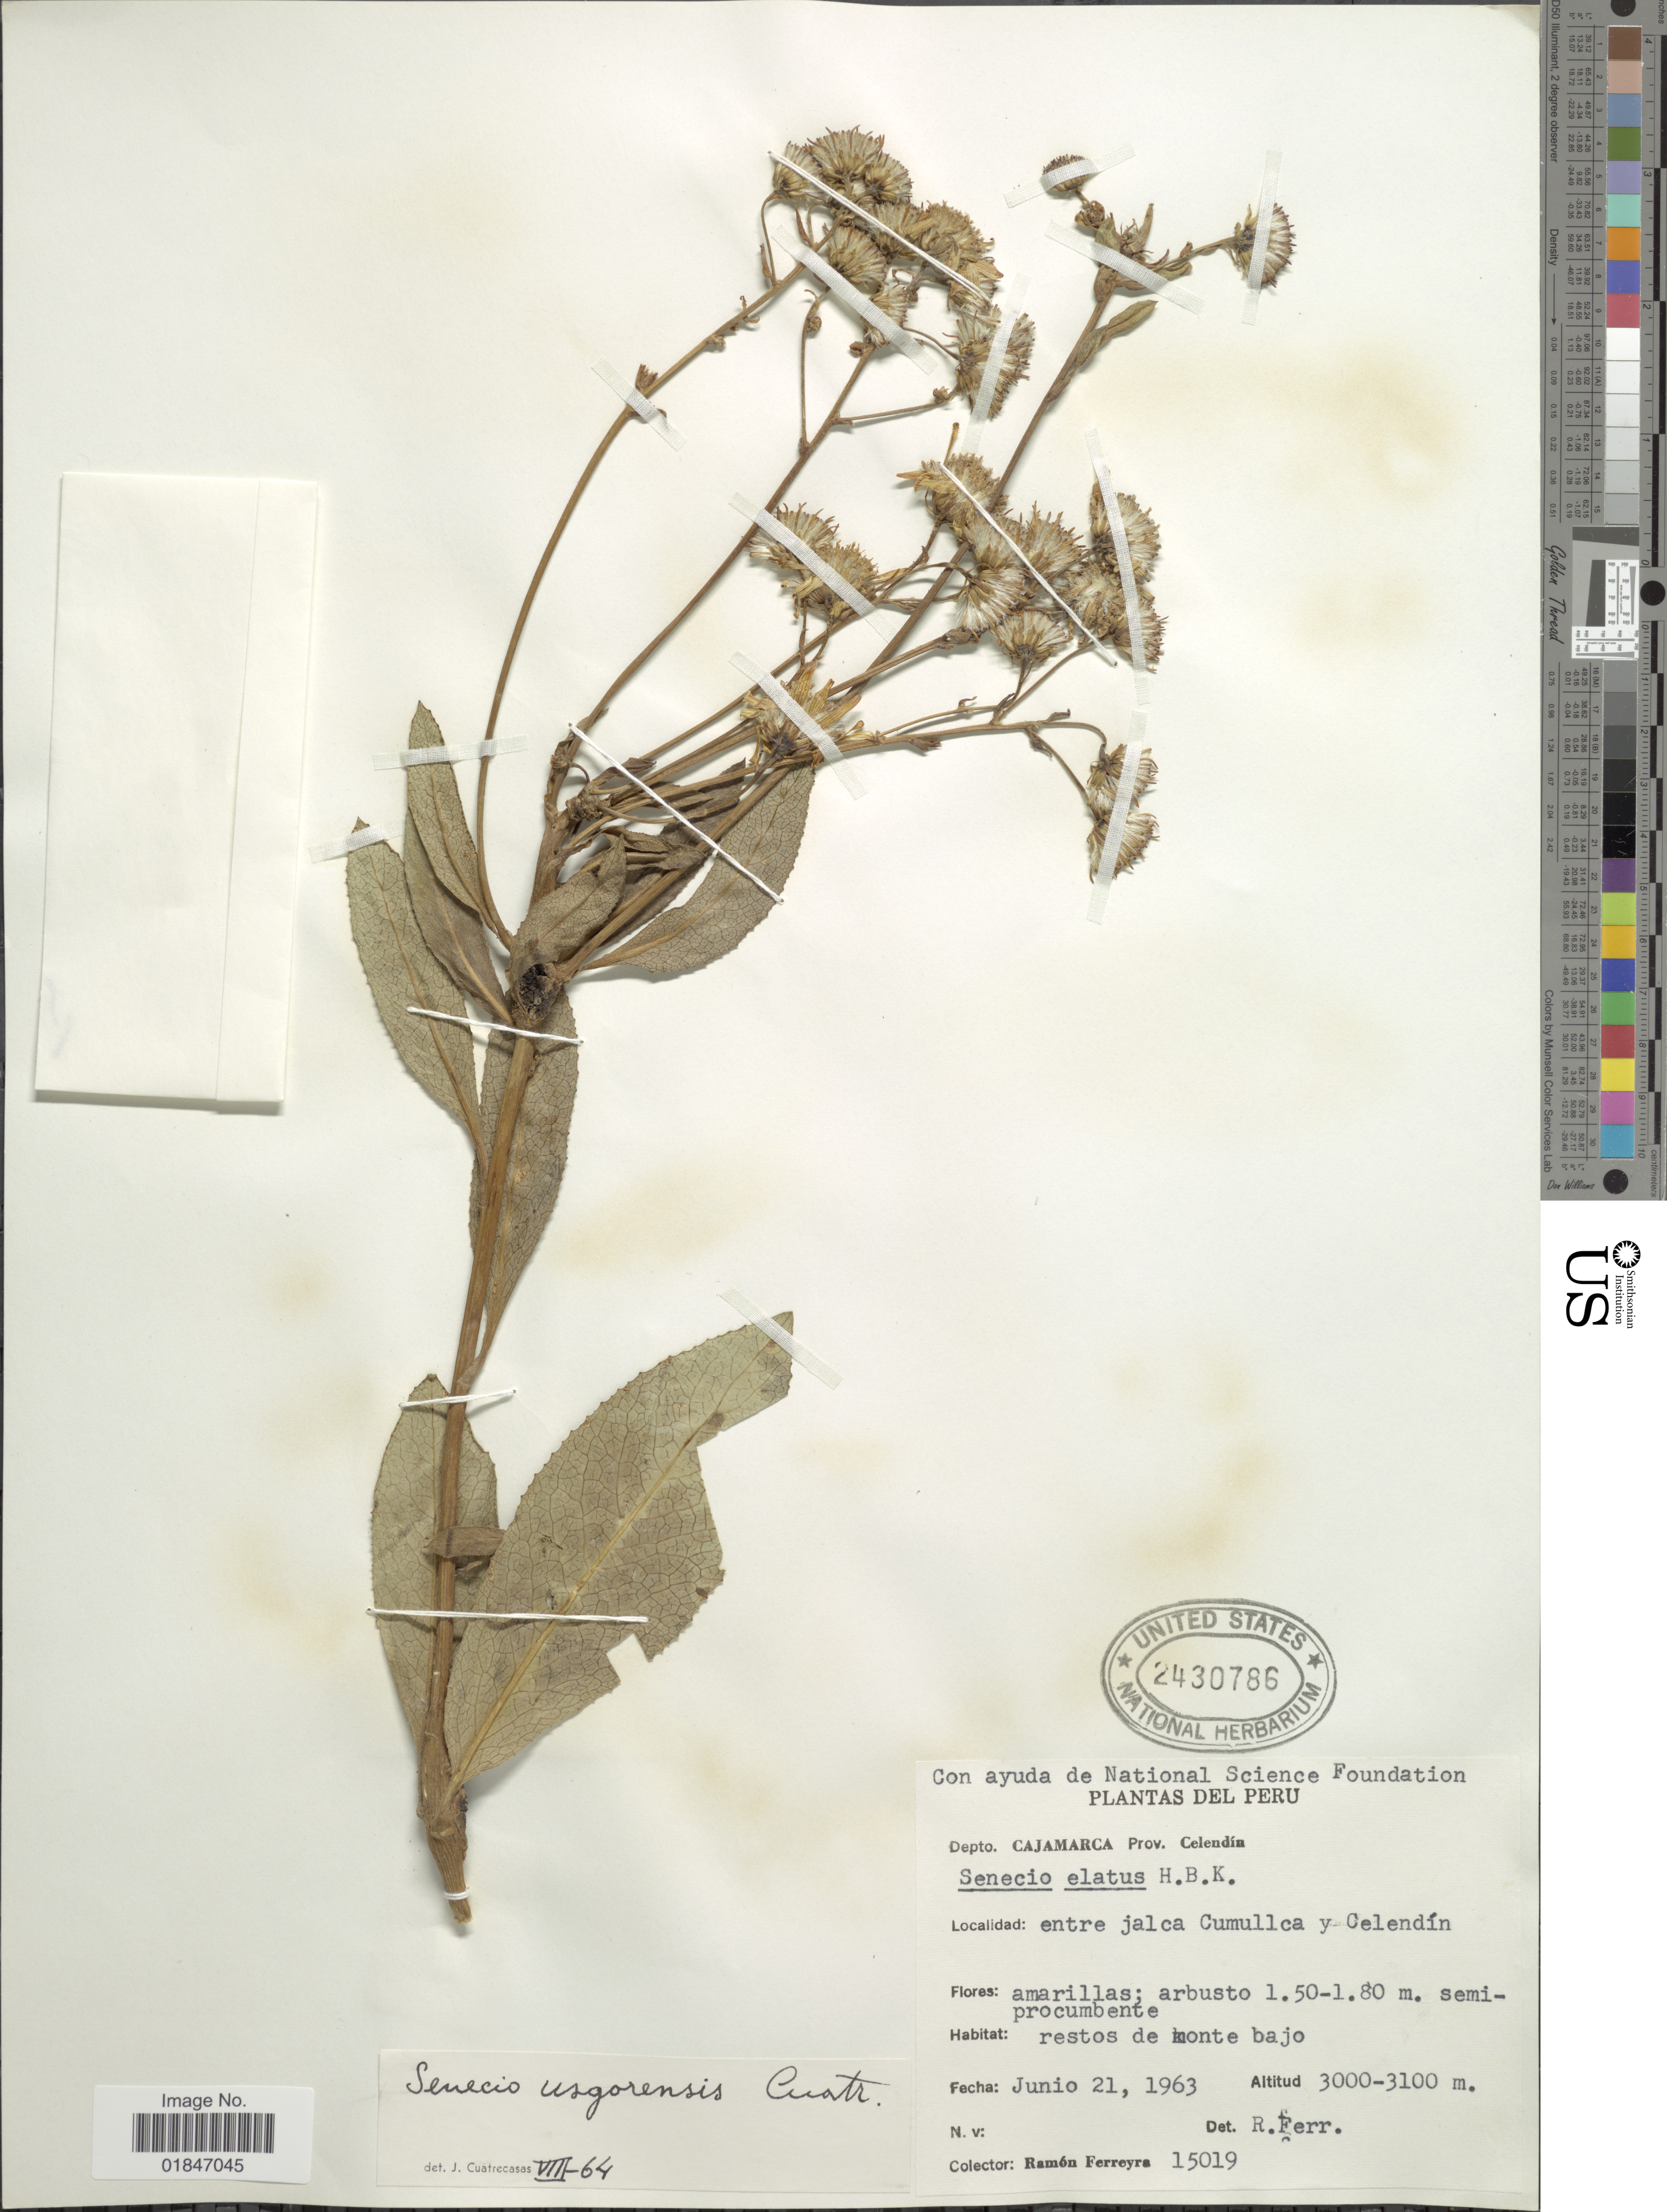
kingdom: Plantae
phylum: Tracheophyta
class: Magnoliopsida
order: Asterales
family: Asteraceae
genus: Dendrophorbium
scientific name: Dendrophorbium usgorense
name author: (Cuatrec.) C. Jeffrey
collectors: R. A. Ferreyra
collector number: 15019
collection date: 1963-06-21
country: Peru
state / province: Cajamarca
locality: Depto. Cajamarca, Prov. Celendin. Entre jalca Cumullca y Celendin.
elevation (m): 3000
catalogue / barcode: US 2430786